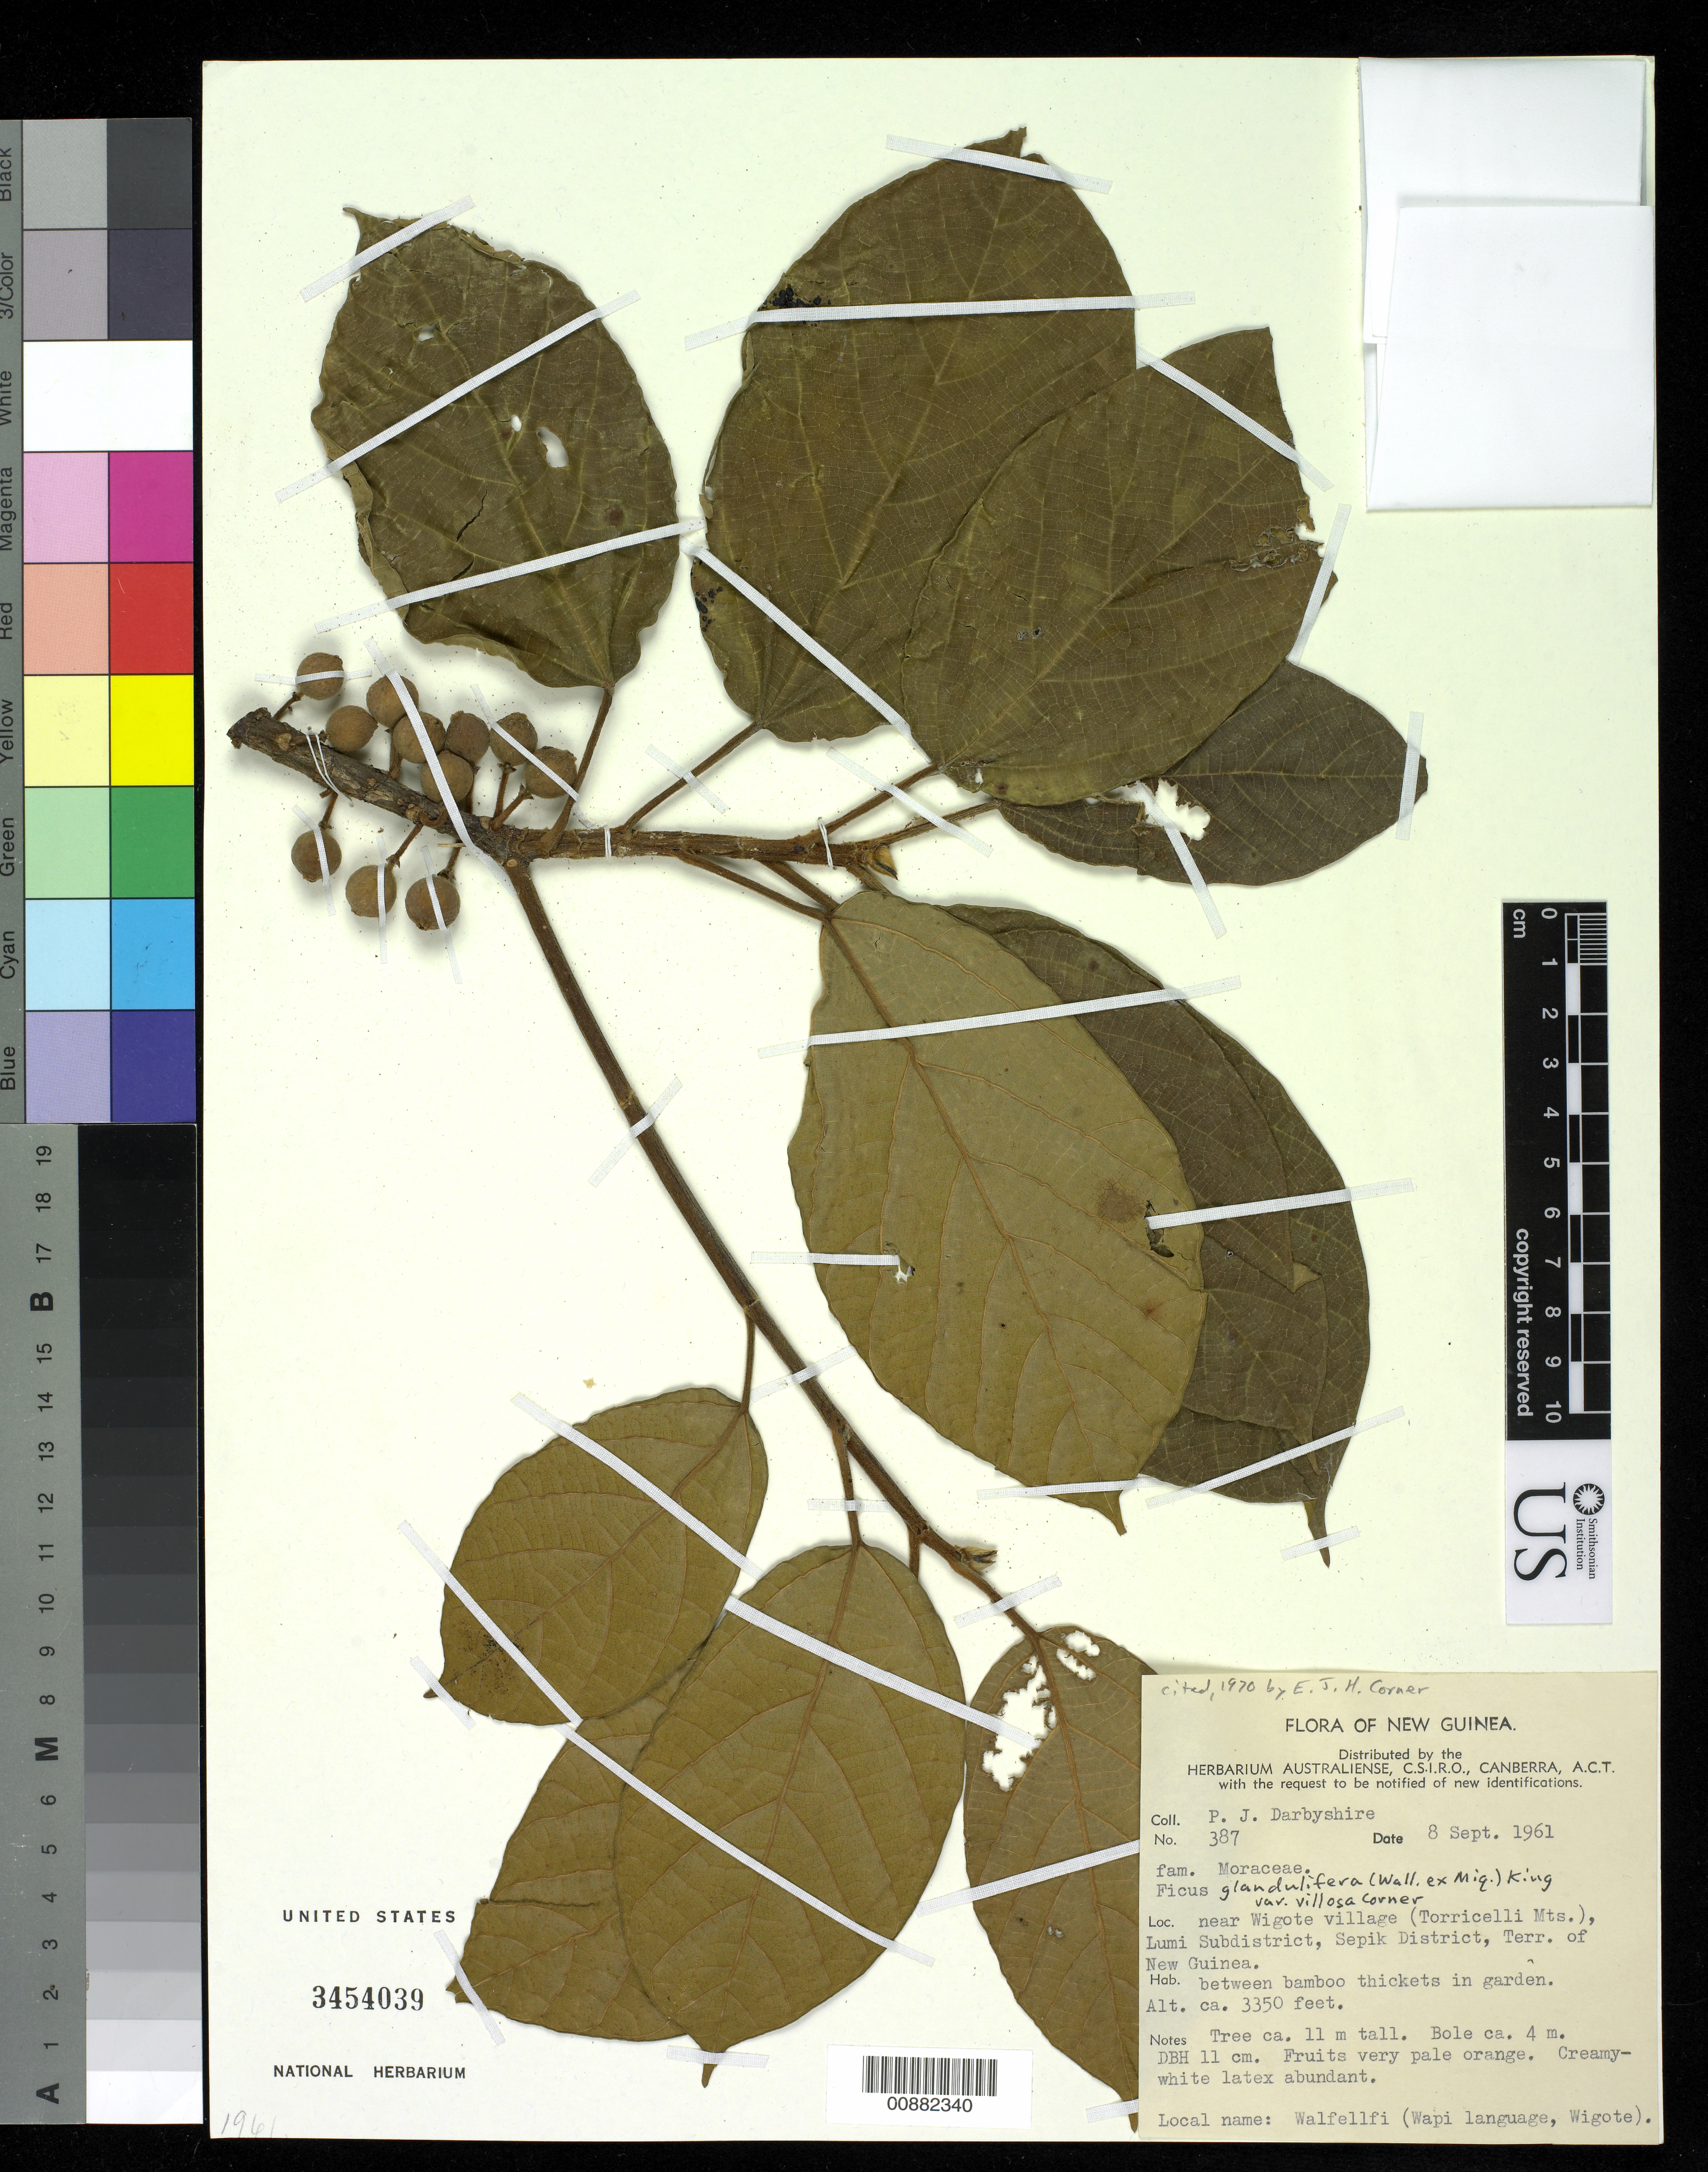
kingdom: Plantae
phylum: Tracheophyta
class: Magnoliopsida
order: Rosales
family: Moraceae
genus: Ficus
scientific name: Ficus glandulifera var. villosa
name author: Corner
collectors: P. Darbyshire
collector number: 387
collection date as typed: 08 Sep 1961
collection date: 1961-09-08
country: Papua New Guinea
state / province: East Sepik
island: New Guinea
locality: Near Wigote village (Torricelli Mts. ), Lumi Subdistrict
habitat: Betwee bamboo thickets in garden.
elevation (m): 1021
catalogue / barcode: US 3454039